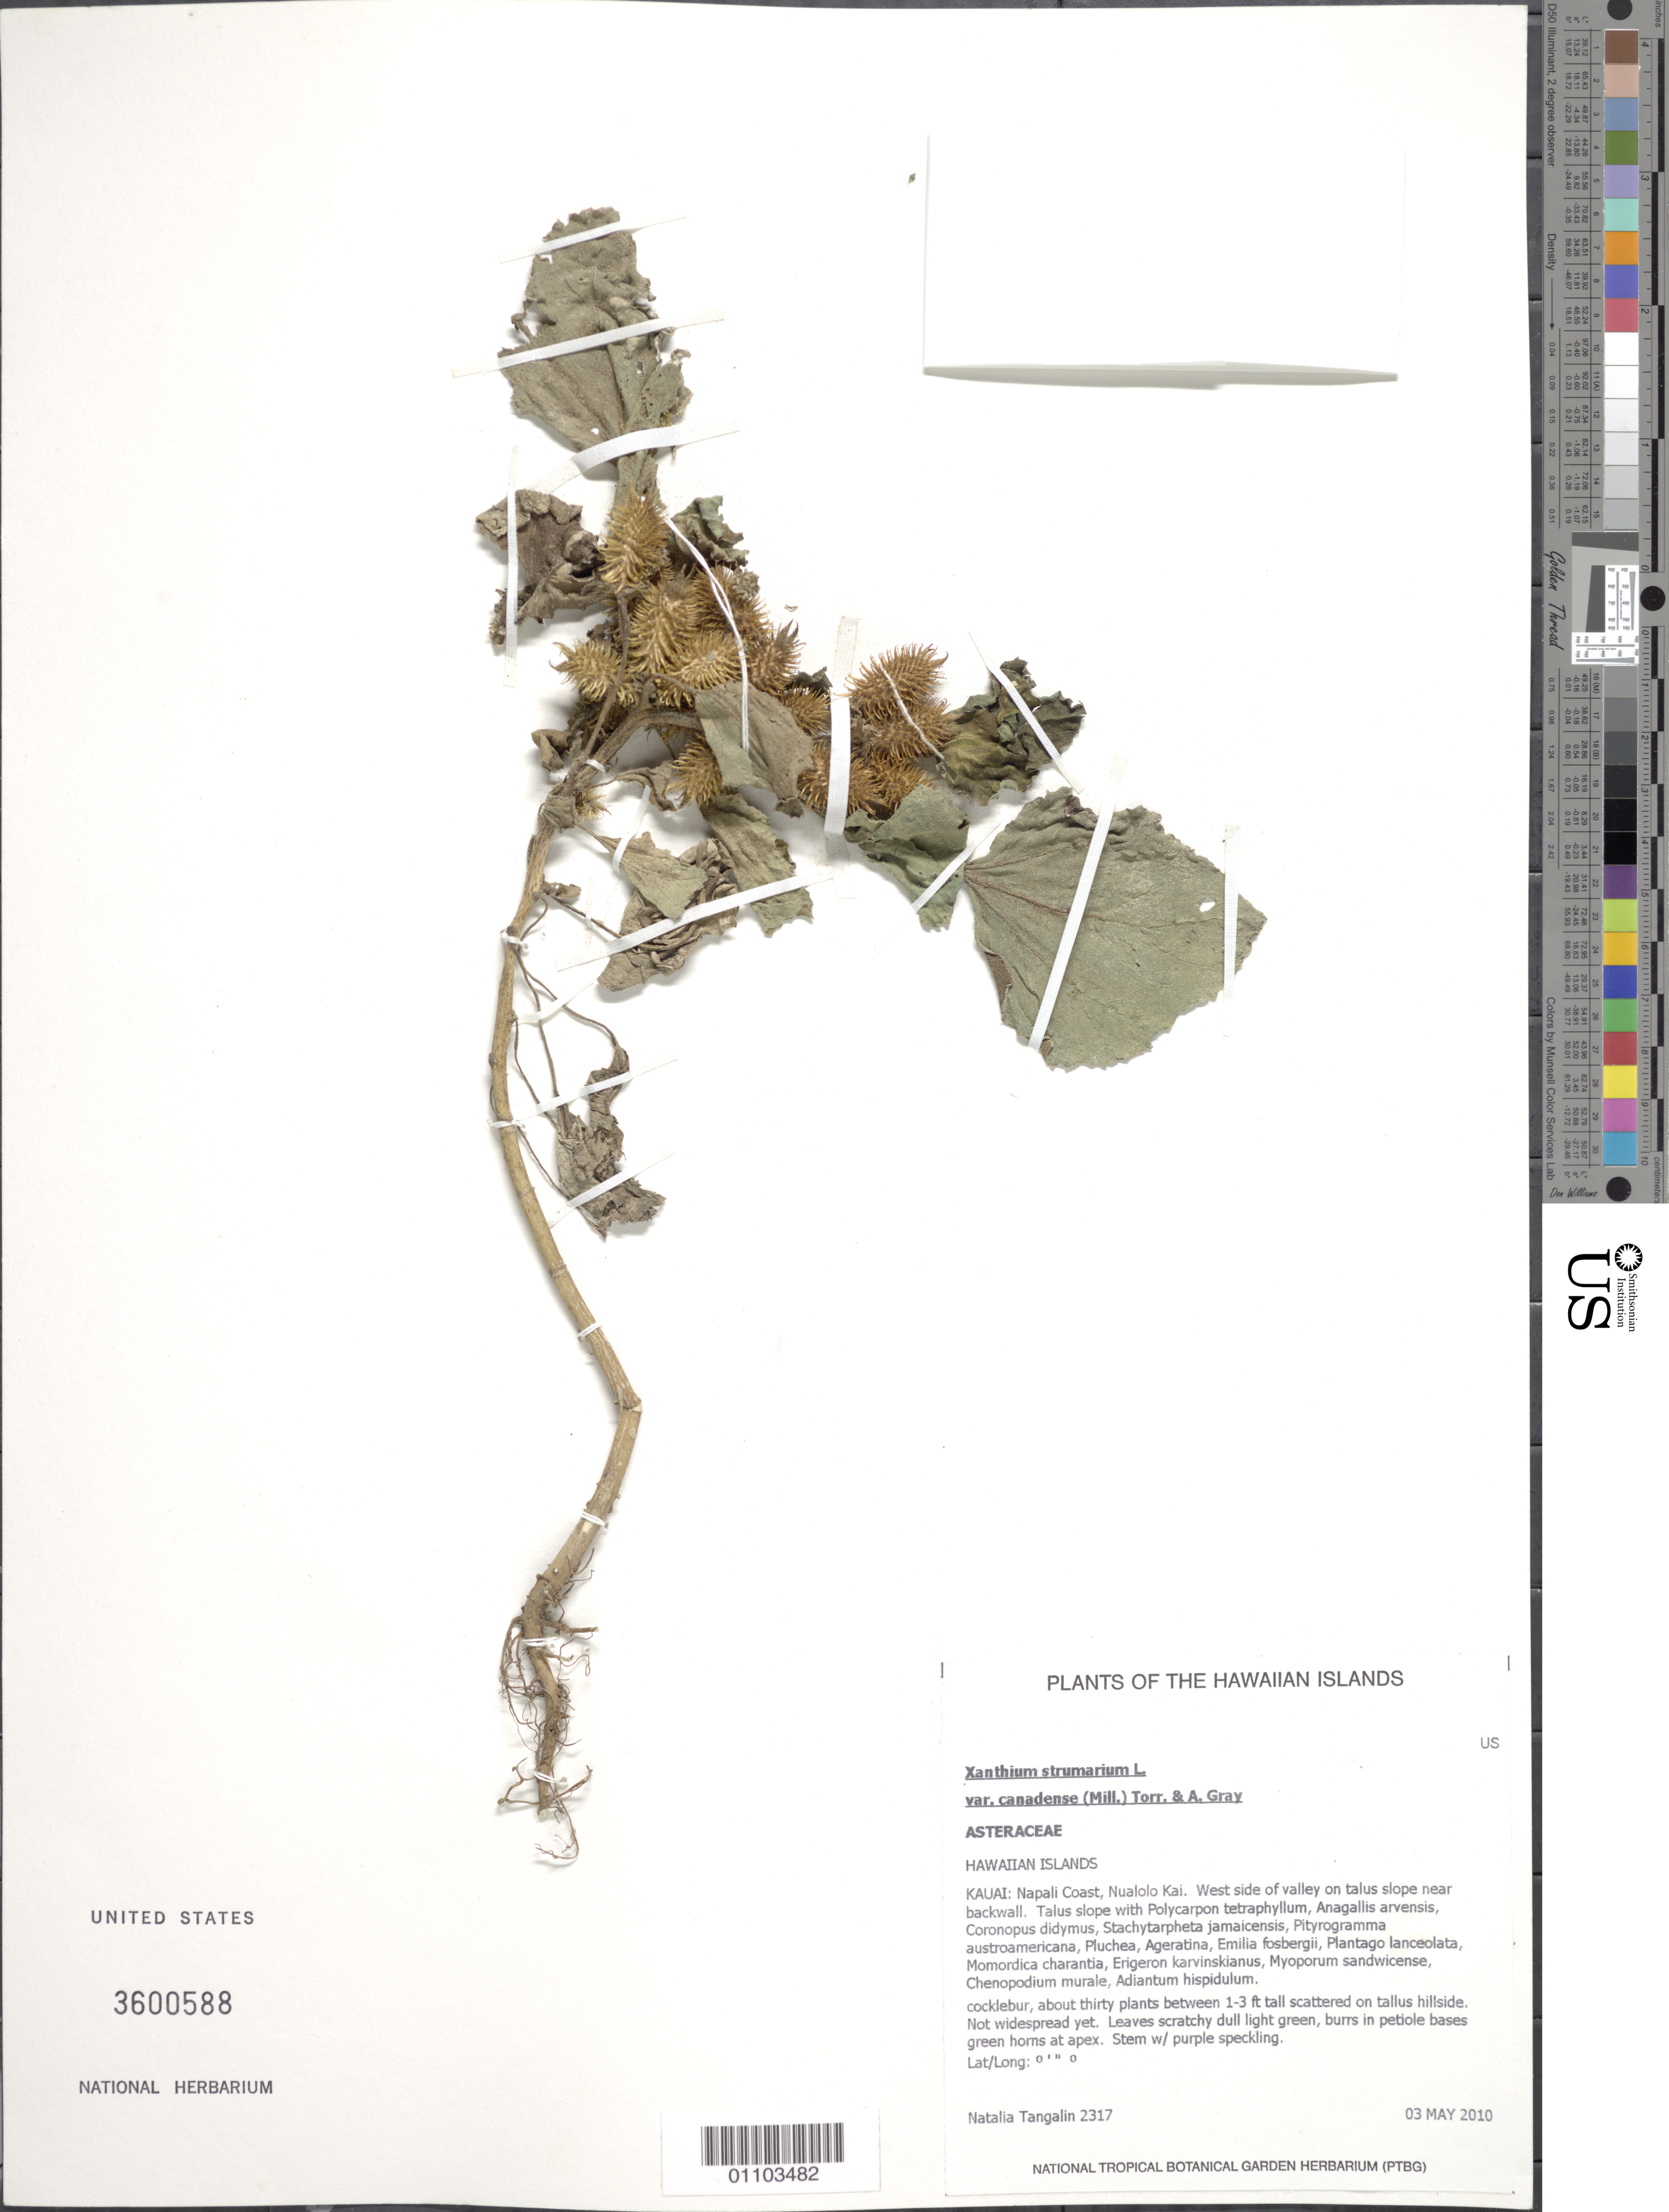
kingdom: Plantae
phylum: Tracheophyta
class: Magnoliopsida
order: Asterales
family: Asteraceae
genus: Xanthium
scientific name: Xanthium strumarium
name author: L.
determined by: Wagner, W. L., (BOT), Smithsonian Institution - National Museum of Natural History (UNITED STATES)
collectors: N. Tangalin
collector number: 2317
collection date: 2010-05-03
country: United States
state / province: Hawaii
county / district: Kauai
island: Kaua'i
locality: Napali Coast, Nualolo Kai. West side of valley on talus slope near backwall.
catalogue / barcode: US 3600588